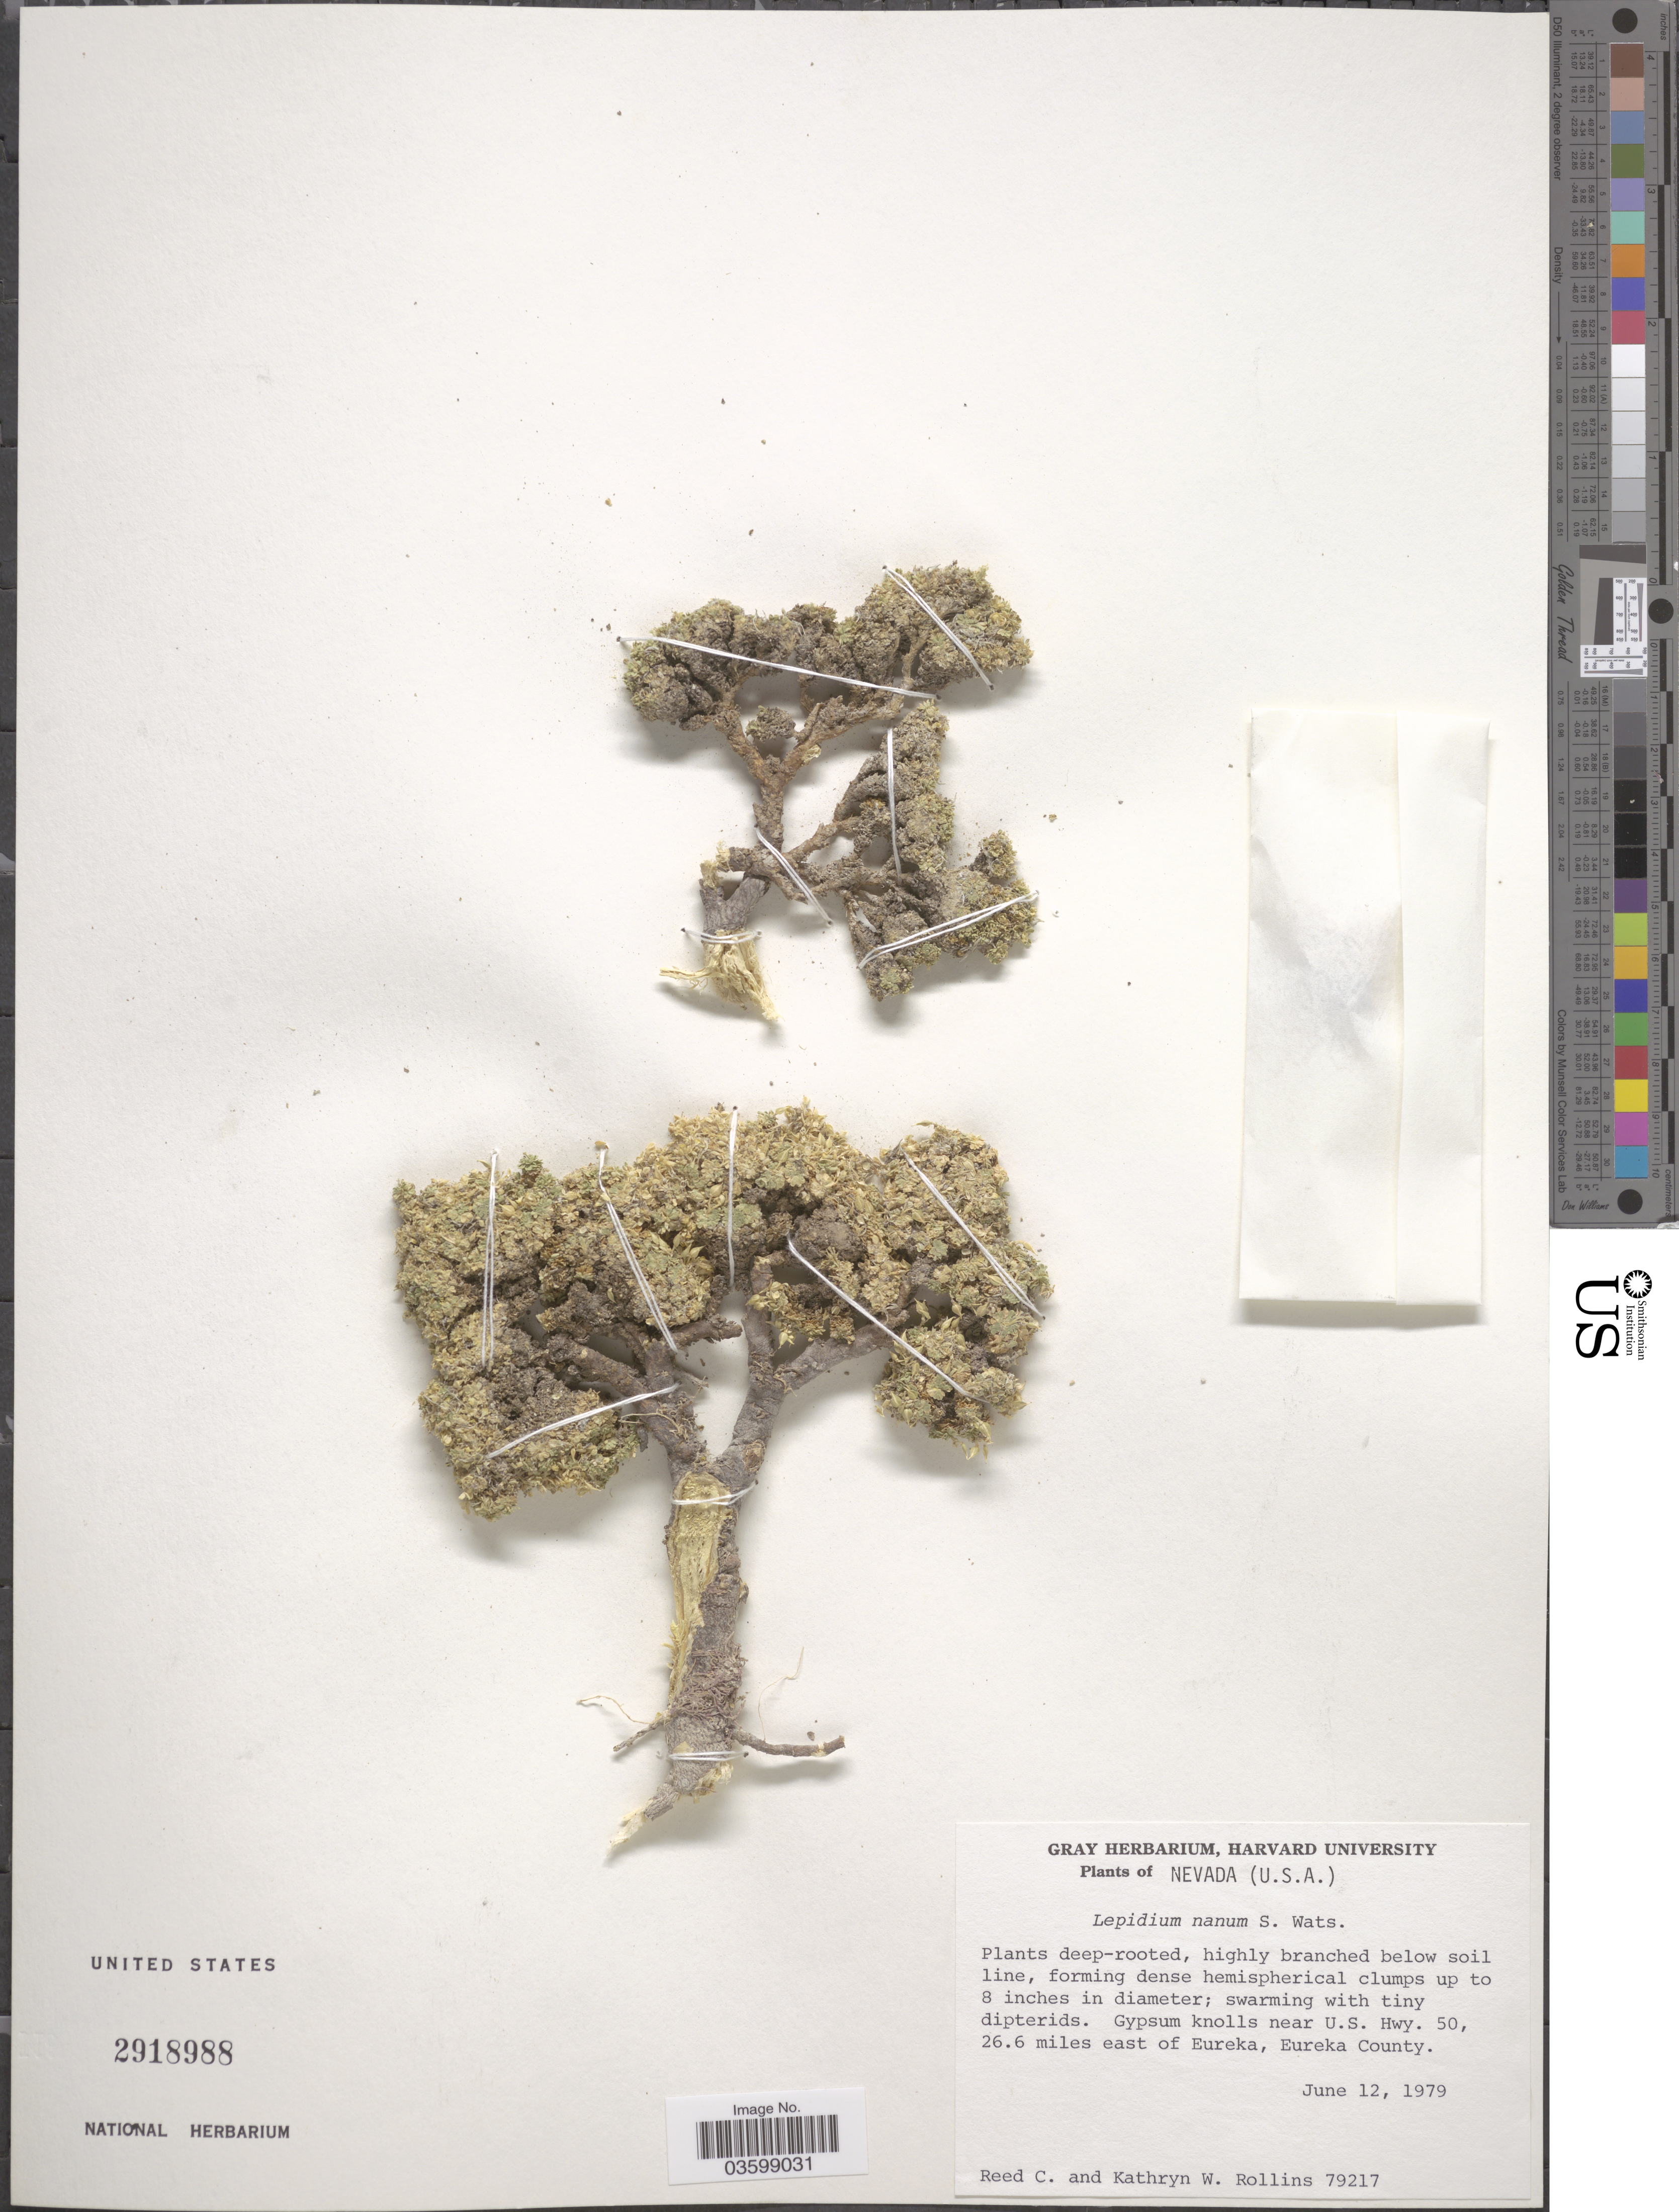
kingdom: Plantae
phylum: Tracheophyta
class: Magnoliopsida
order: Brassicales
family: Brassicaceae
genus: Lepidium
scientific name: Lepidium nanum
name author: S. Watson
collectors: R. C. Rollins & K. W. Rollins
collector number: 79217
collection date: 1979-06-12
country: United States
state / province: Nevada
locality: Gypsum knolls near U.S. Hwy. 50, 26.6 miles east of Eureka, Eureka County.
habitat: gypsum knolls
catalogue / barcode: US 2918988